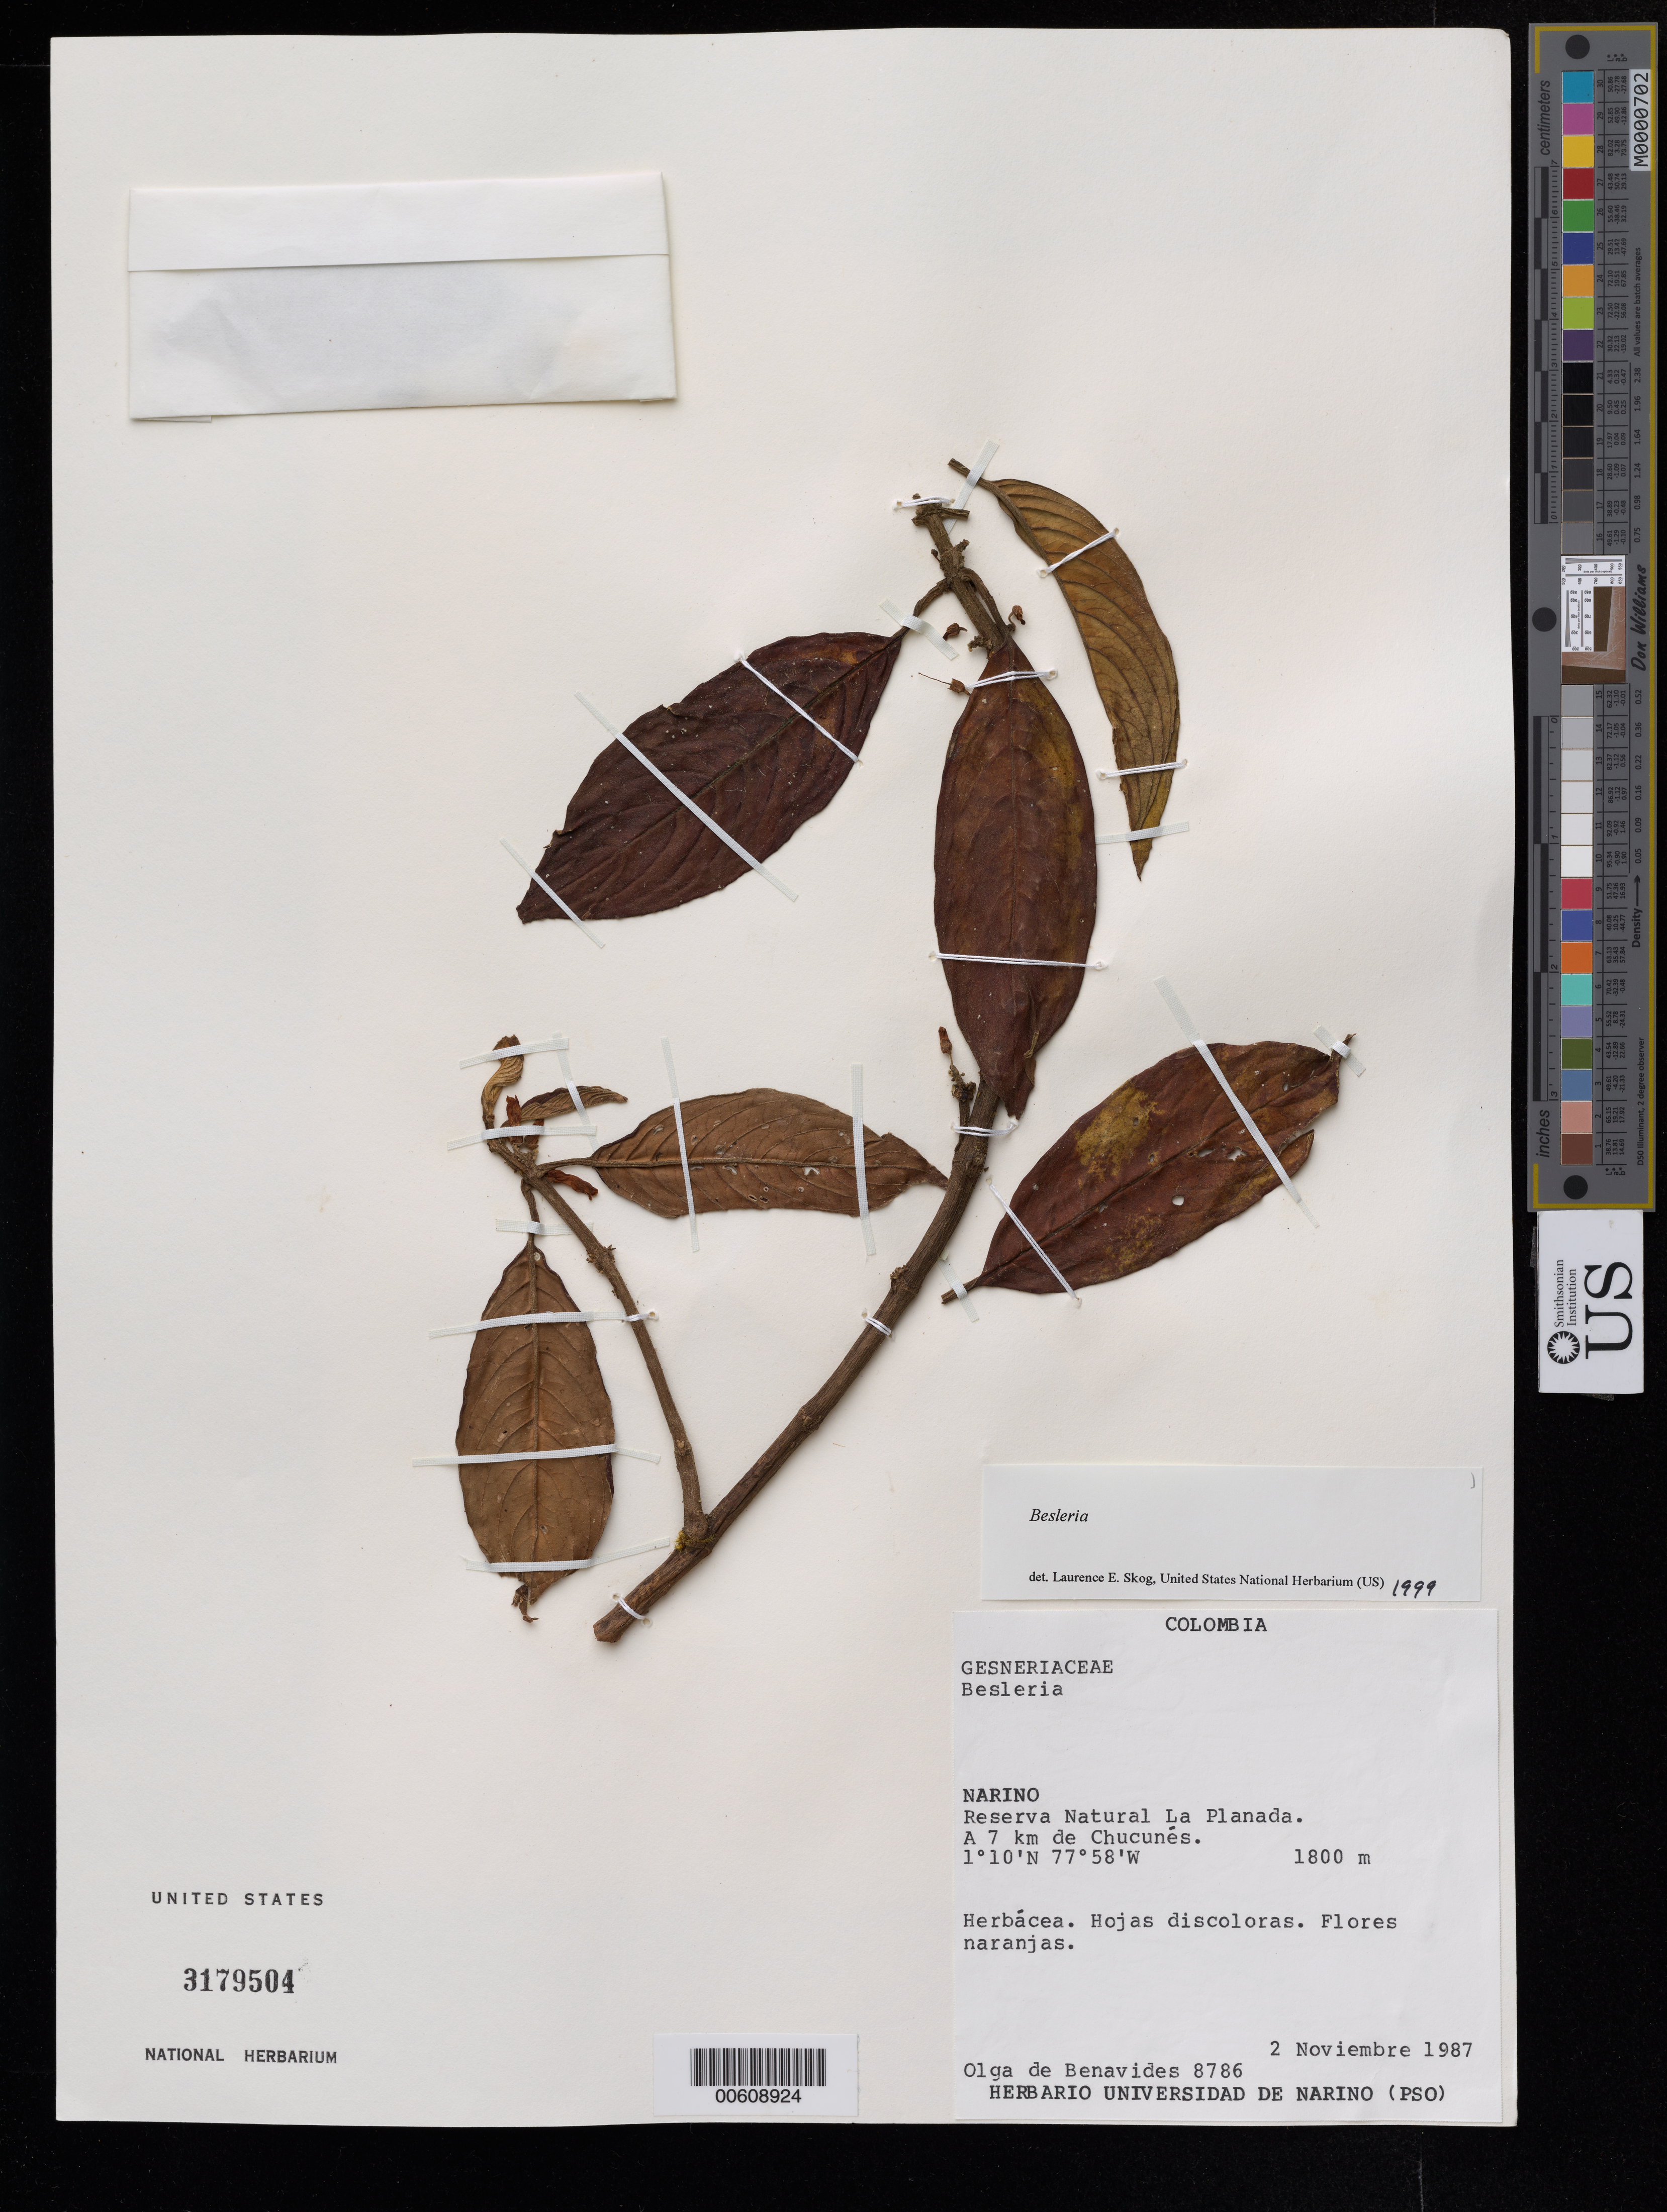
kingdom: Plantae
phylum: Tracheophyta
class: Magnoliopsida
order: Lamiales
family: Gesneriaceae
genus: Besleria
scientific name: Besleria sp.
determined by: Skog, Laurence E.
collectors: Olga S. de Benavides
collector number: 8786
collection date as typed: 02 Nov 1987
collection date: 1987-11-02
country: Colombia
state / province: Nariño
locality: Reserva Natural La Planad; a 7 km de Chucunés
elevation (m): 1800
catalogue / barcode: US 3179504